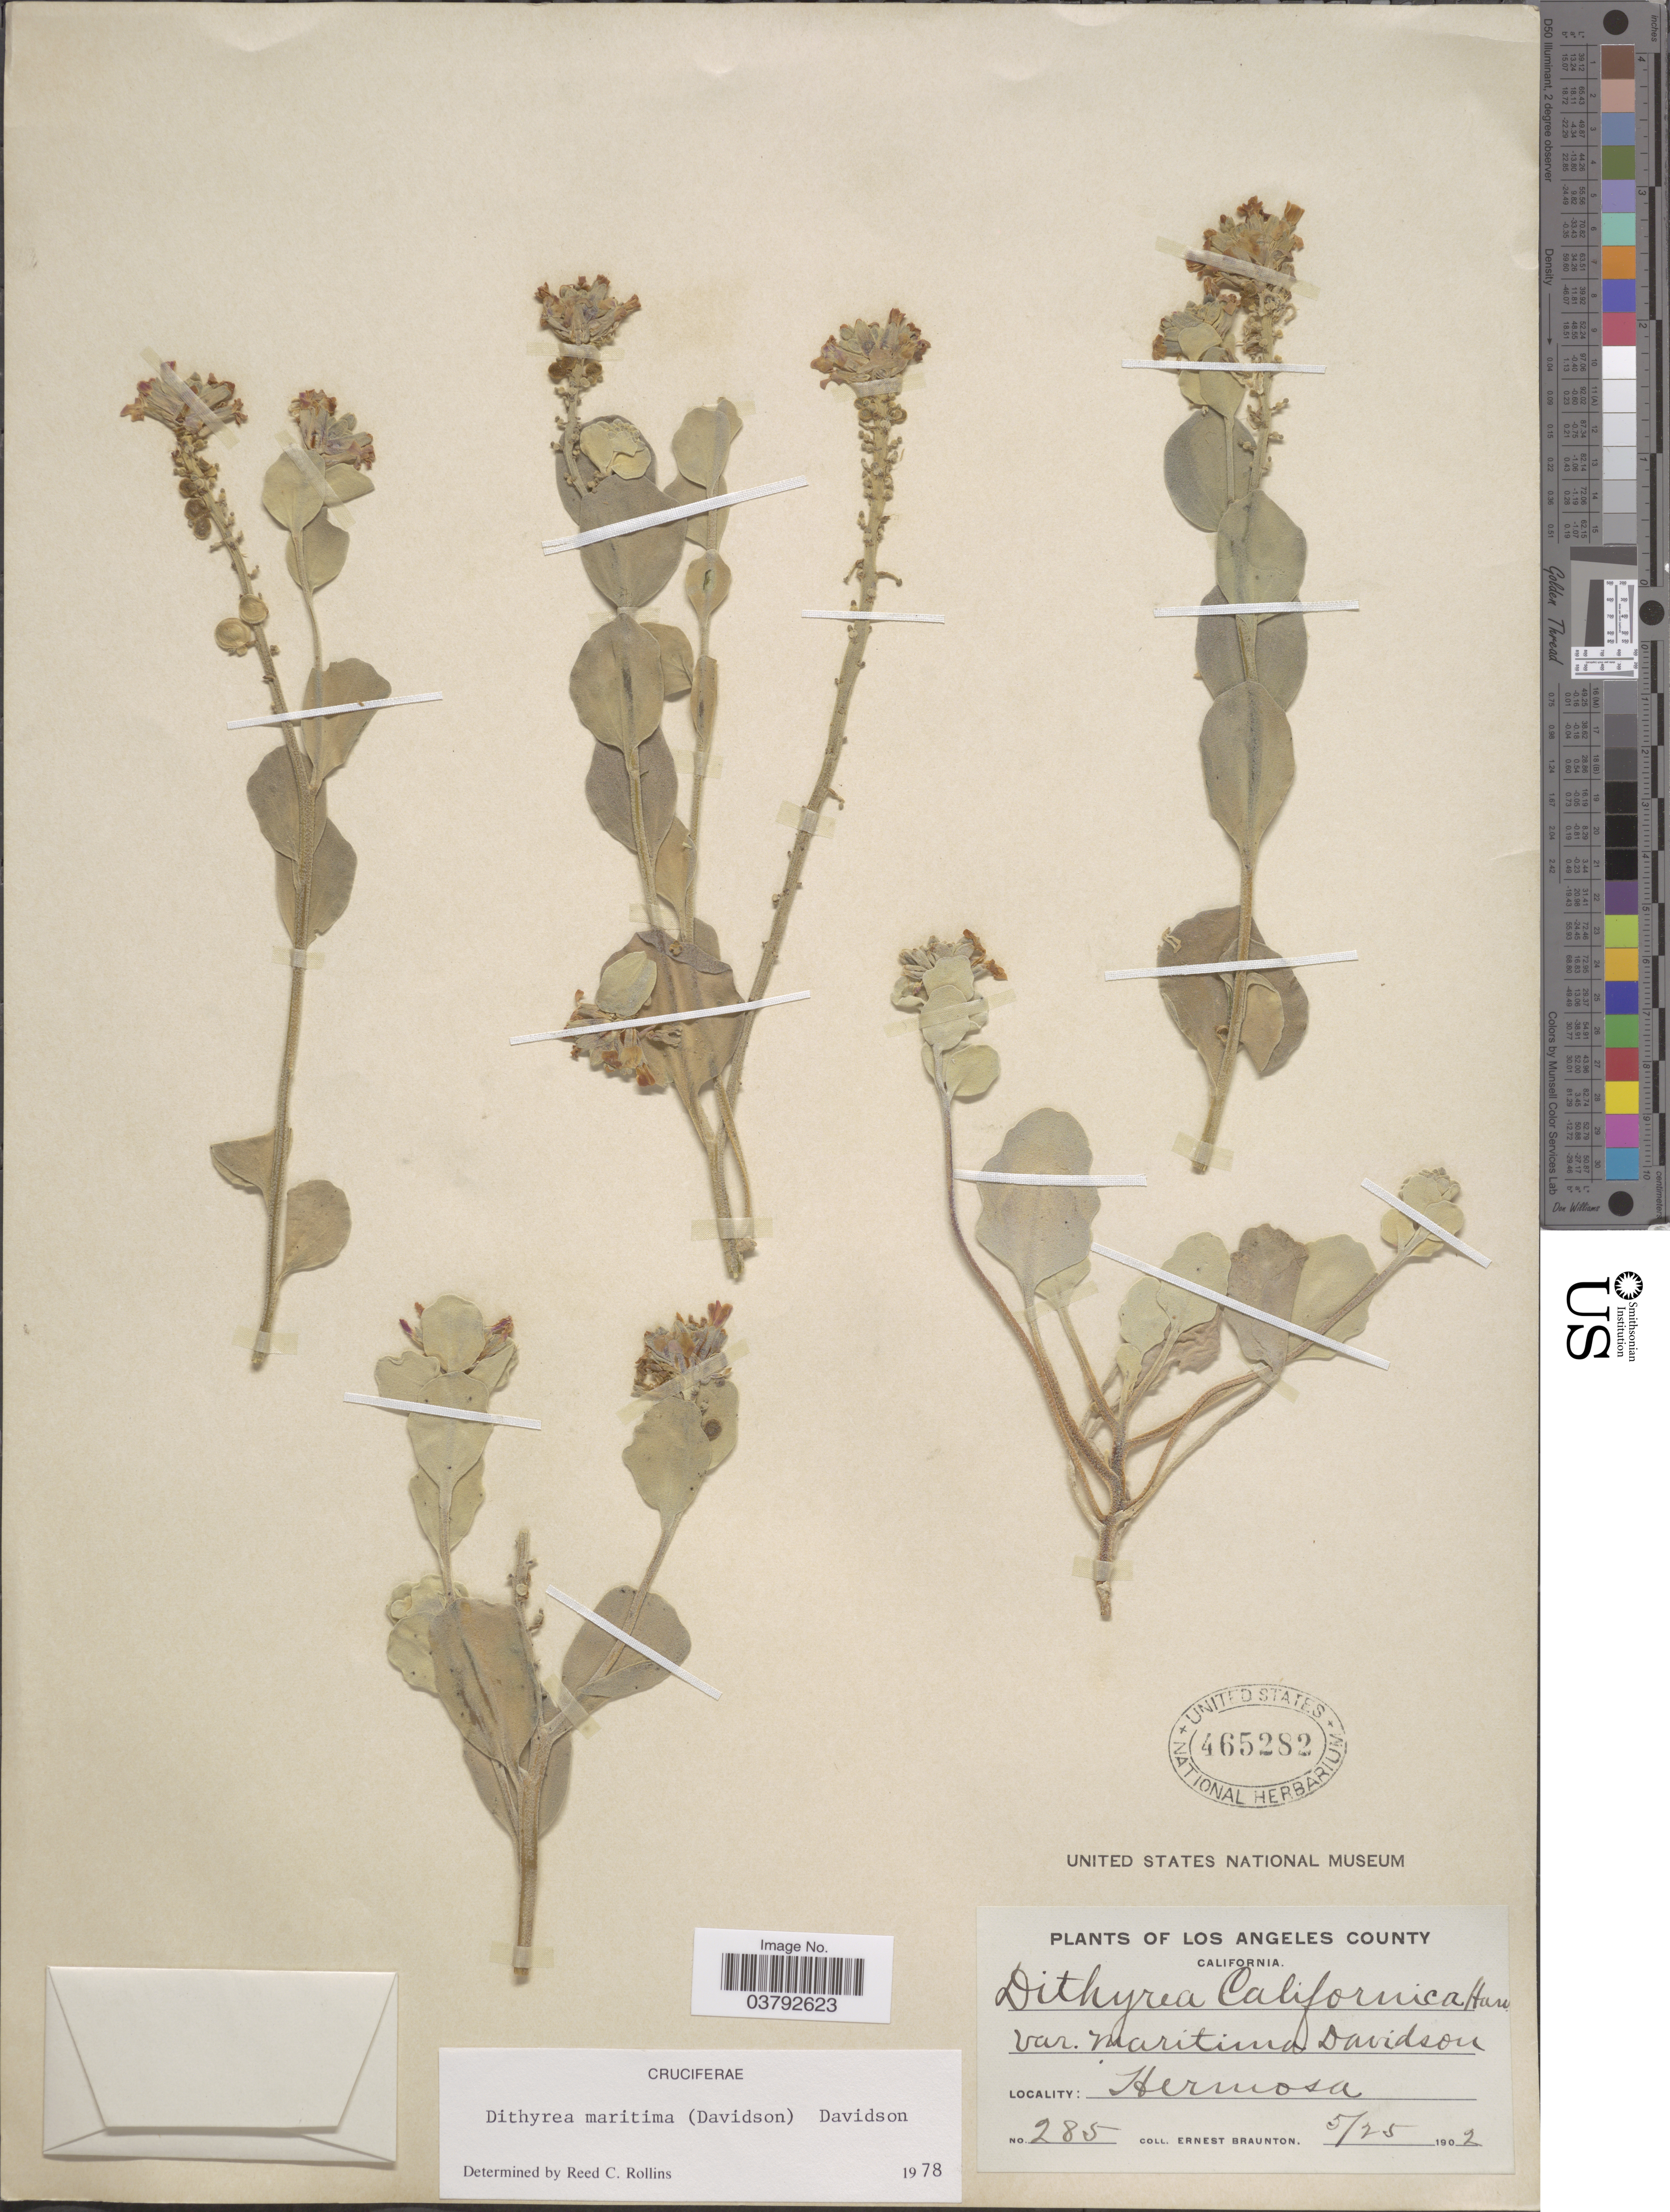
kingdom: Plantae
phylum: Tracheophyta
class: Magnoliopsida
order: Brassicales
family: Brassicaceae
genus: Dithyrea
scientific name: Dithyrea maritima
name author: Davidson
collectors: E. Braunton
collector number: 285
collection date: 1902-05-25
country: United States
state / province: California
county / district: Los Angeles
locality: Los Angeles County. Hermosa.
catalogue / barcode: US 465282